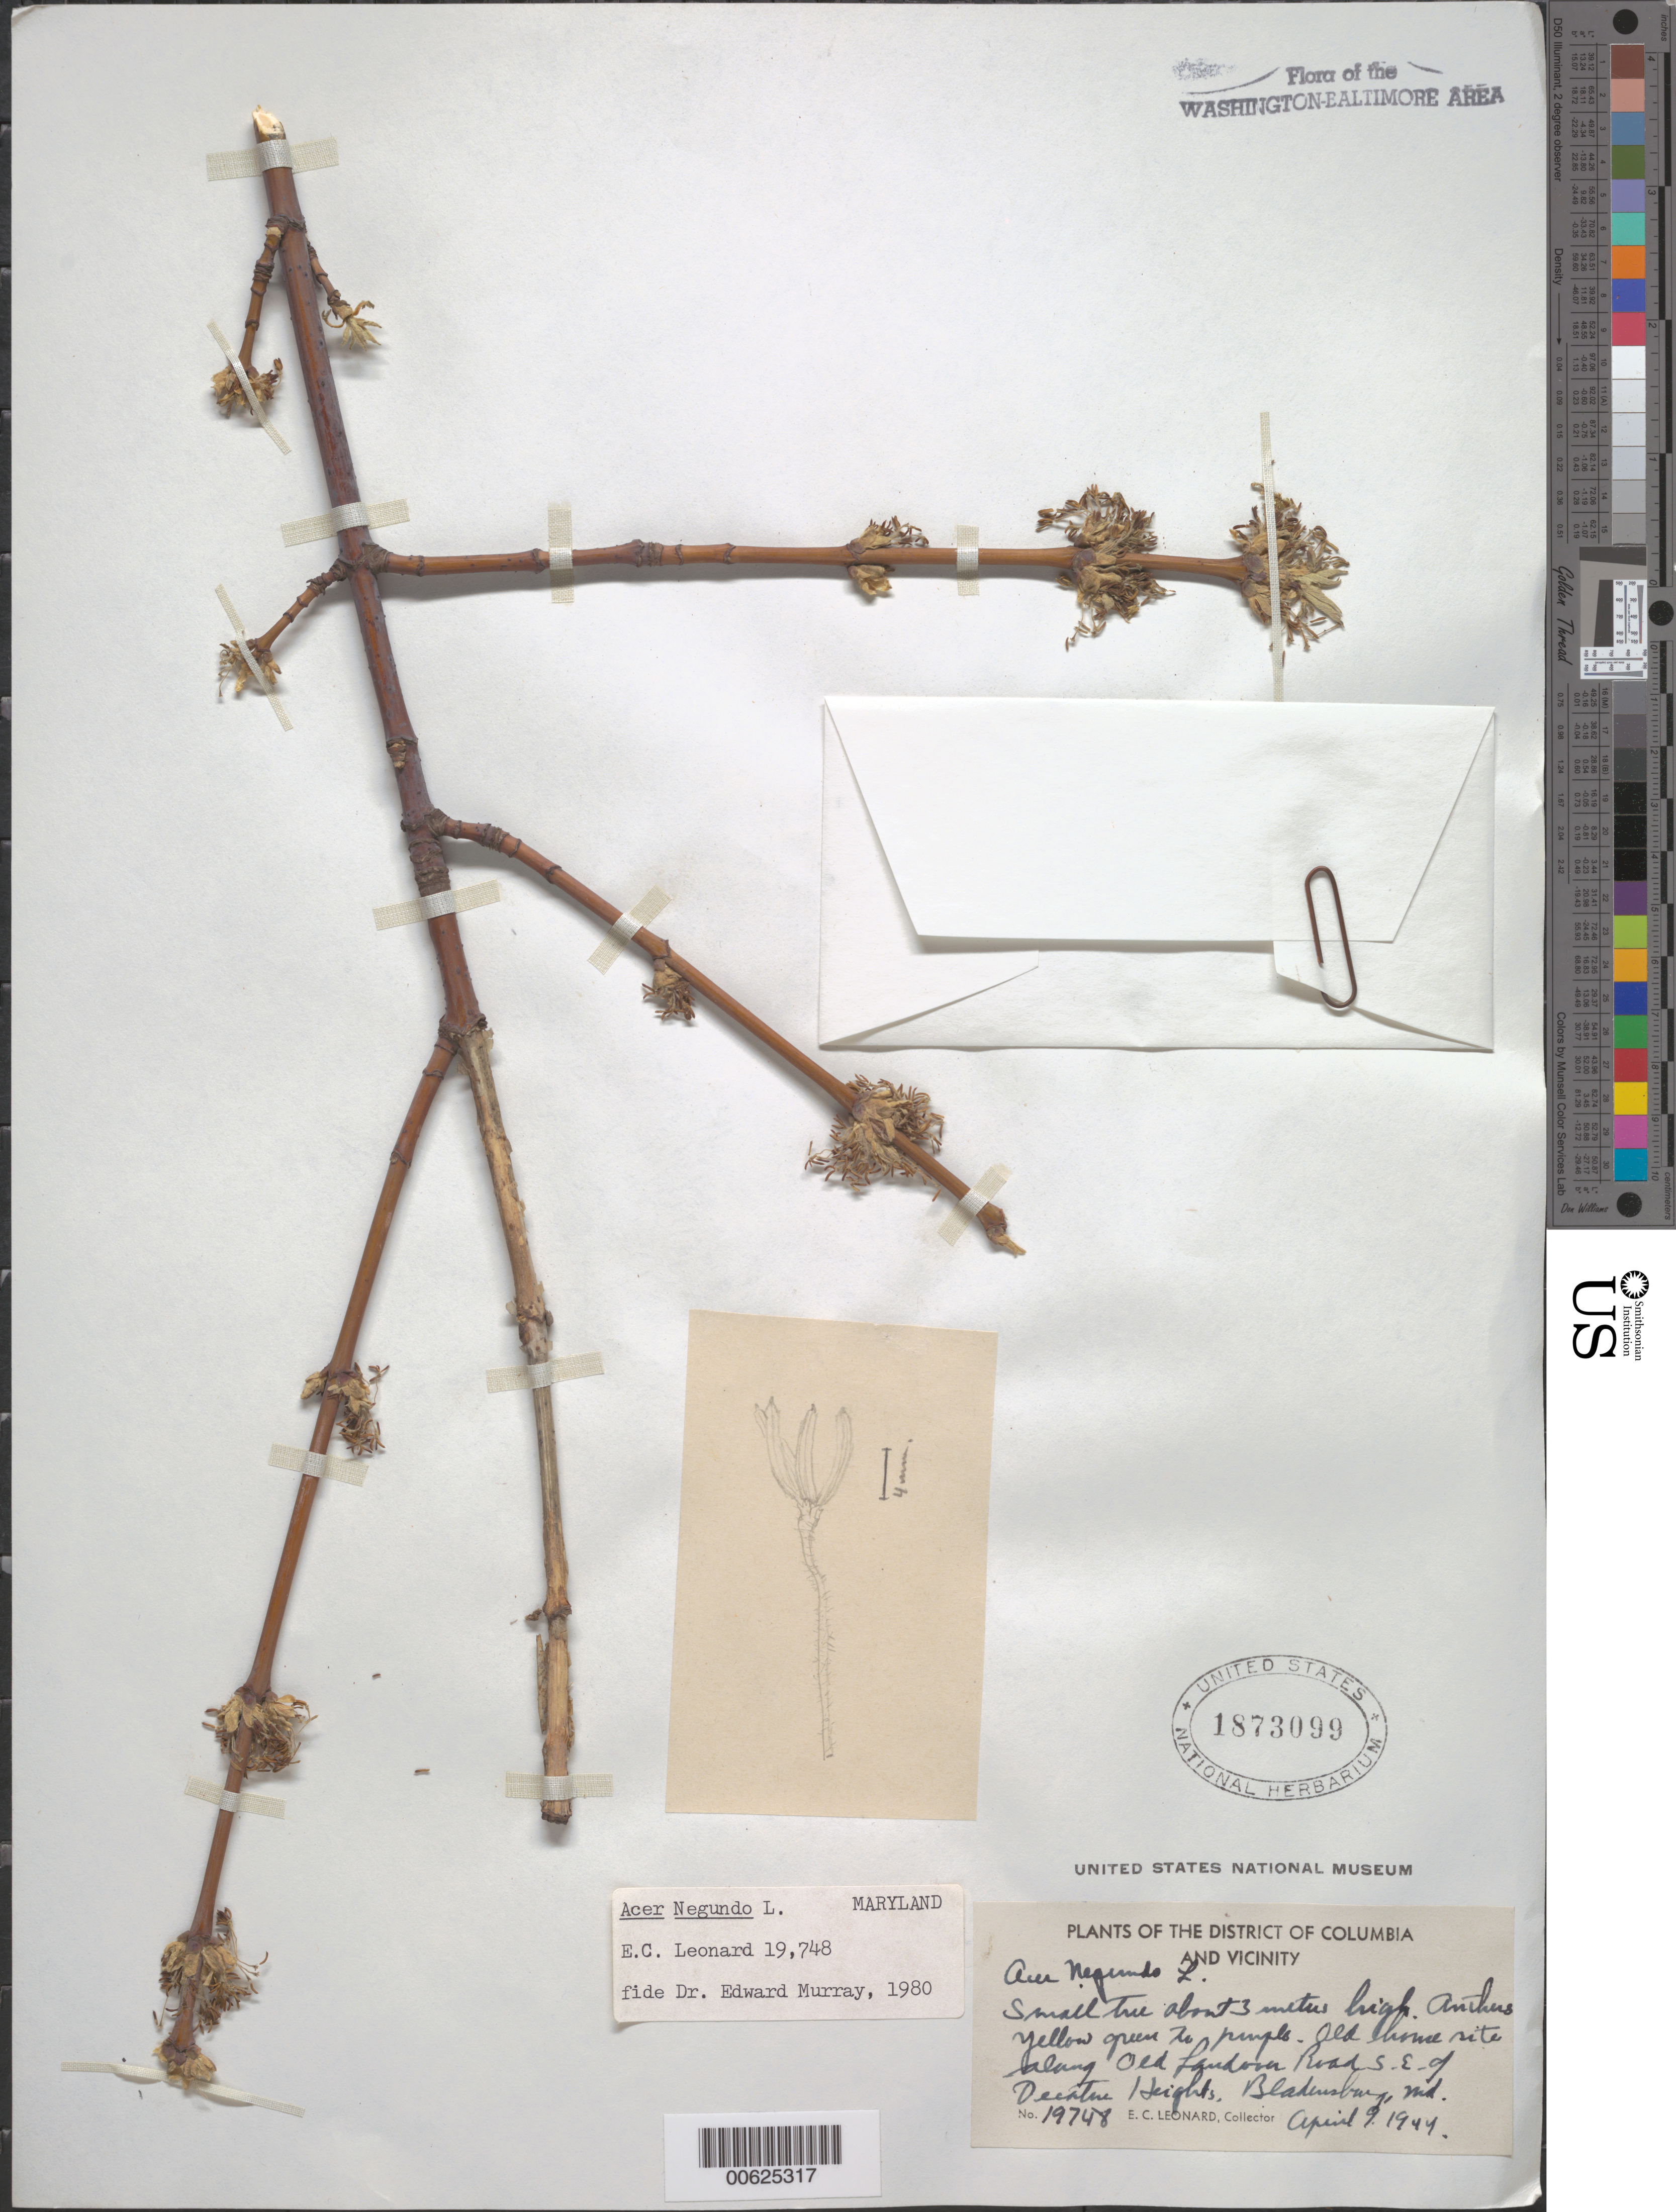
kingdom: Plantae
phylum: Tracheophyta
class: Magnoliopsida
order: Sapindales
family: Sapindaceae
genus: Acer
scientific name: Acer negundo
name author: L.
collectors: E. C. Leonard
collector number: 19748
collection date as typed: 09 Apr 1944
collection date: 1944-04-09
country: United States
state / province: Maryland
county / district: Prince George's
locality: Bladensburg, along Old Landover Road SE of Decatur Heights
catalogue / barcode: US 1873099